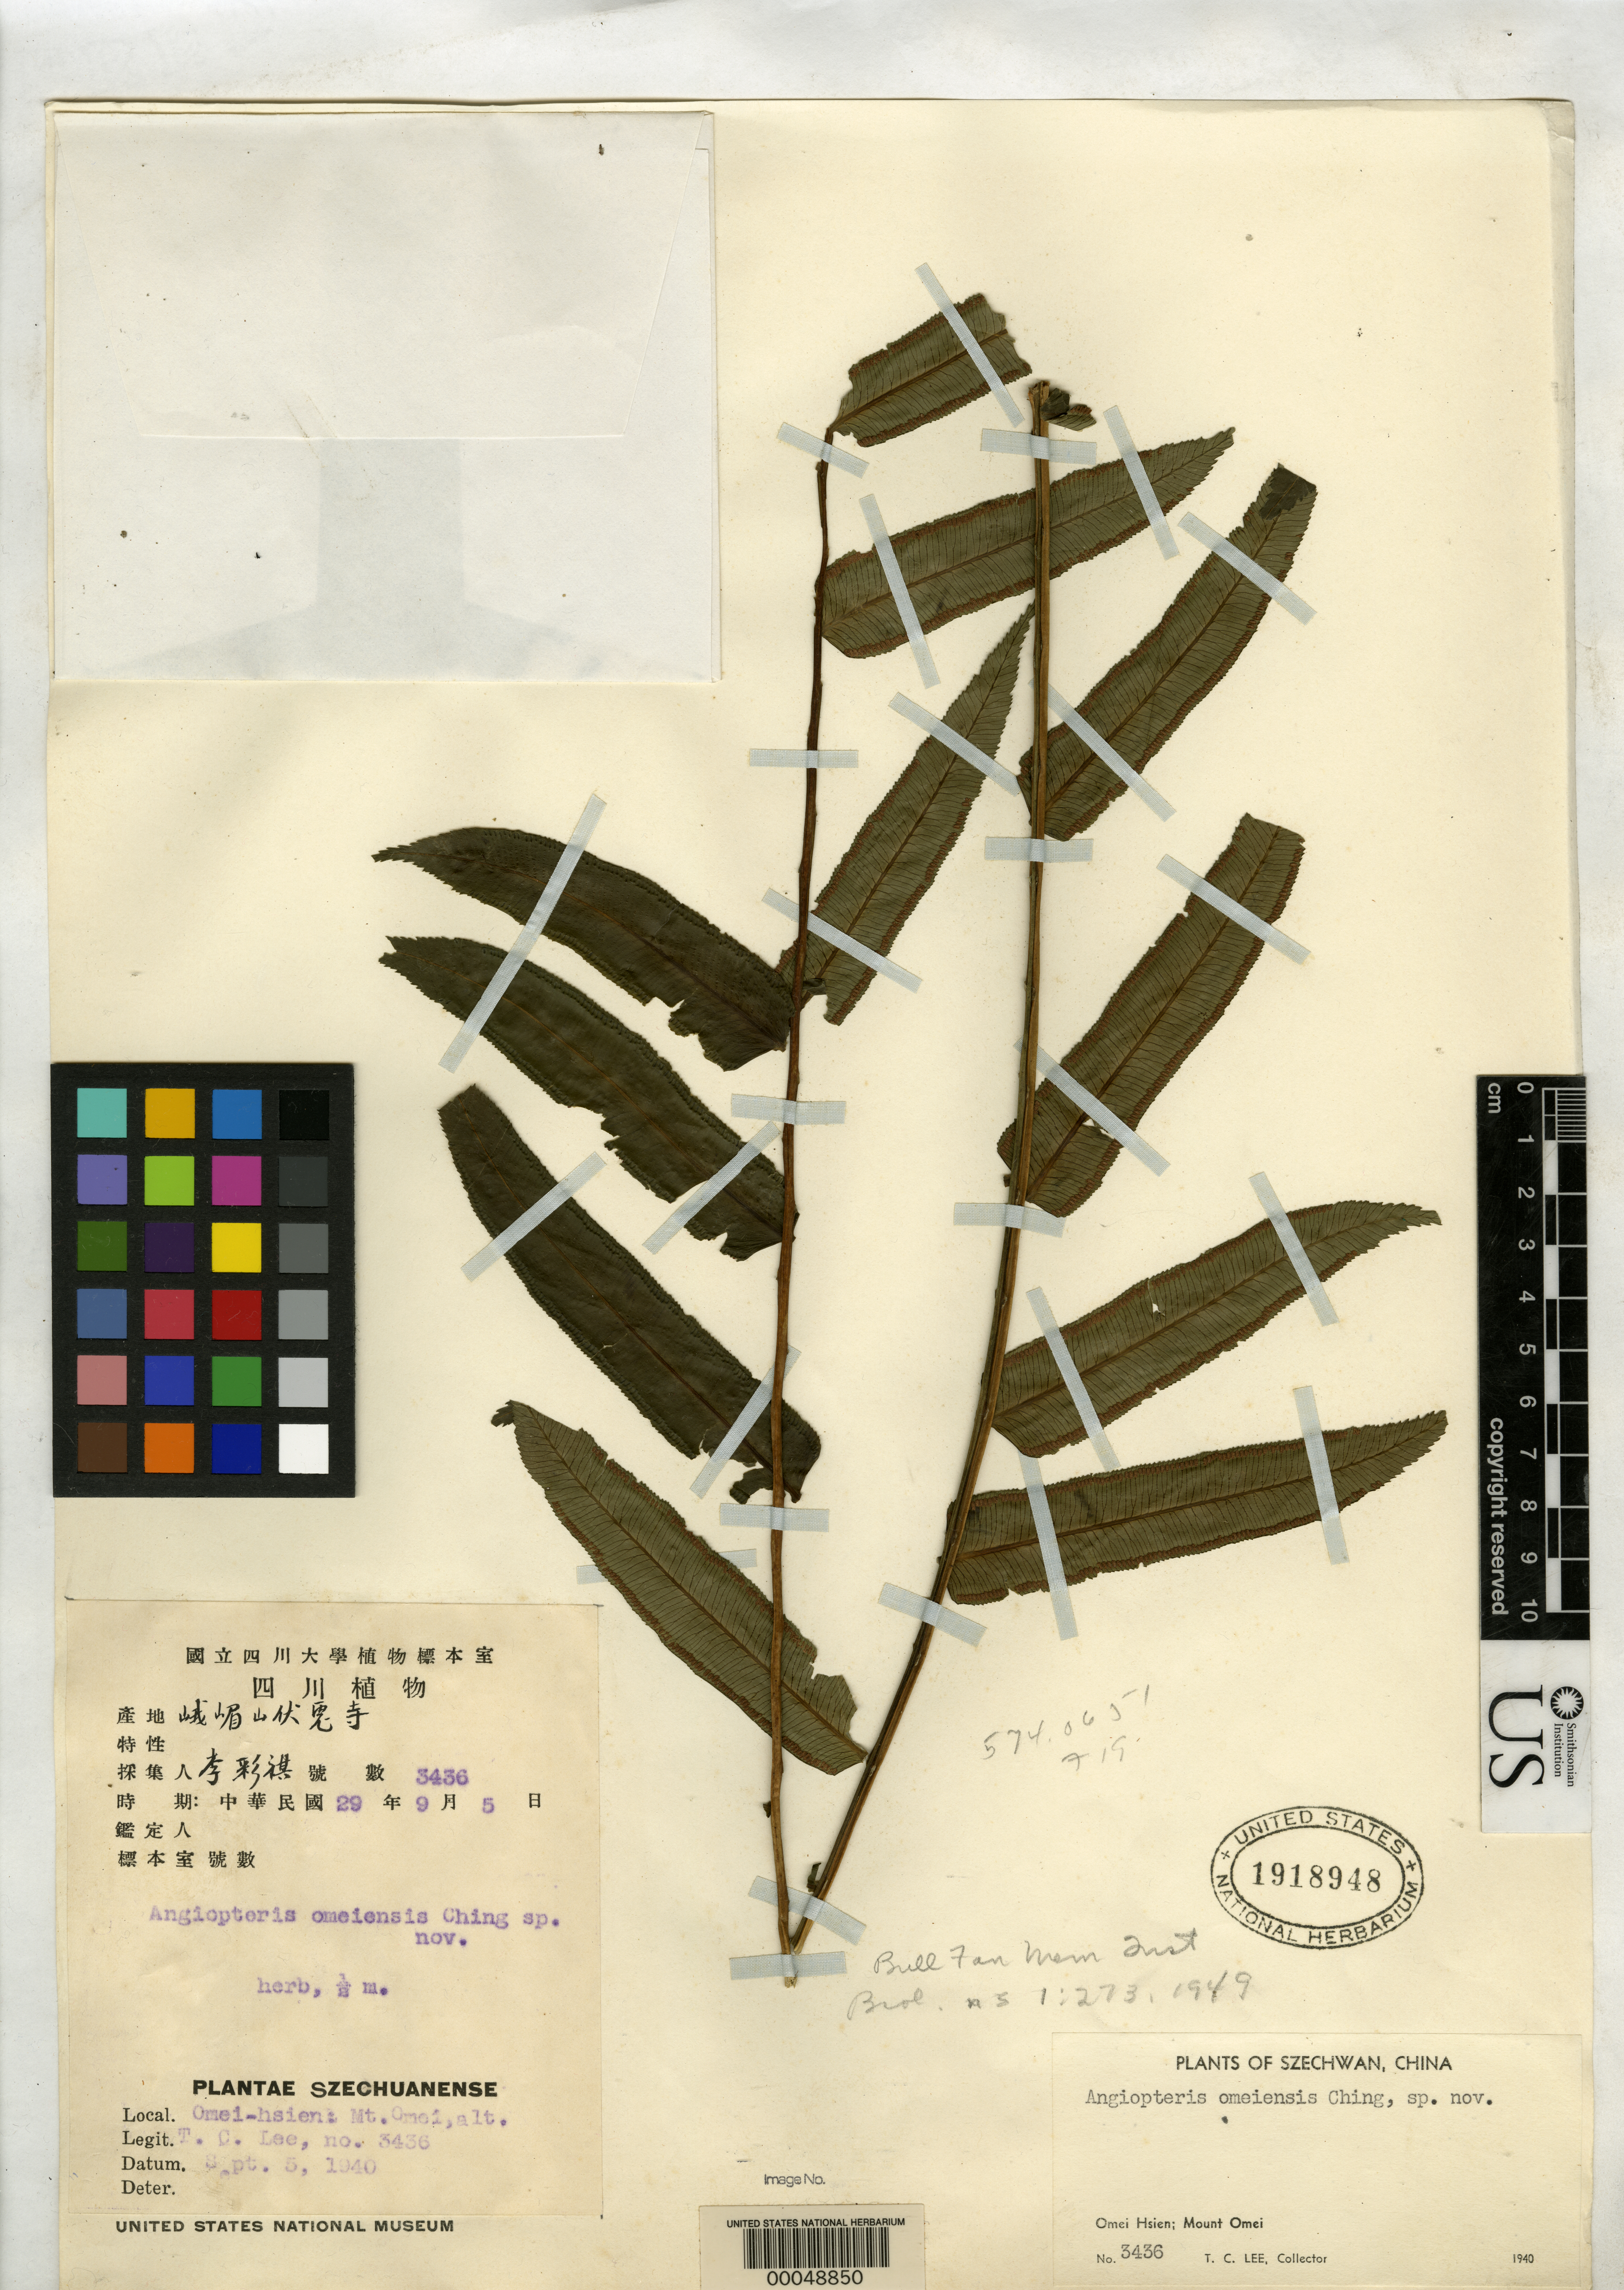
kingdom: Plantae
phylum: Tracheophyta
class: Polypodiopsida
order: Marattiales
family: Marattiaceae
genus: Angiopteris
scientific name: Angiopteris omeiensis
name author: Ching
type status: Isotype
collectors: T. Lee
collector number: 3436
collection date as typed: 05 Sep 1940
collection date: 1940-09-05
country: China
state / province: Sichuan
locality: Omei Hsien, Mt. Omei.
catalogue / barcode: US 1918948